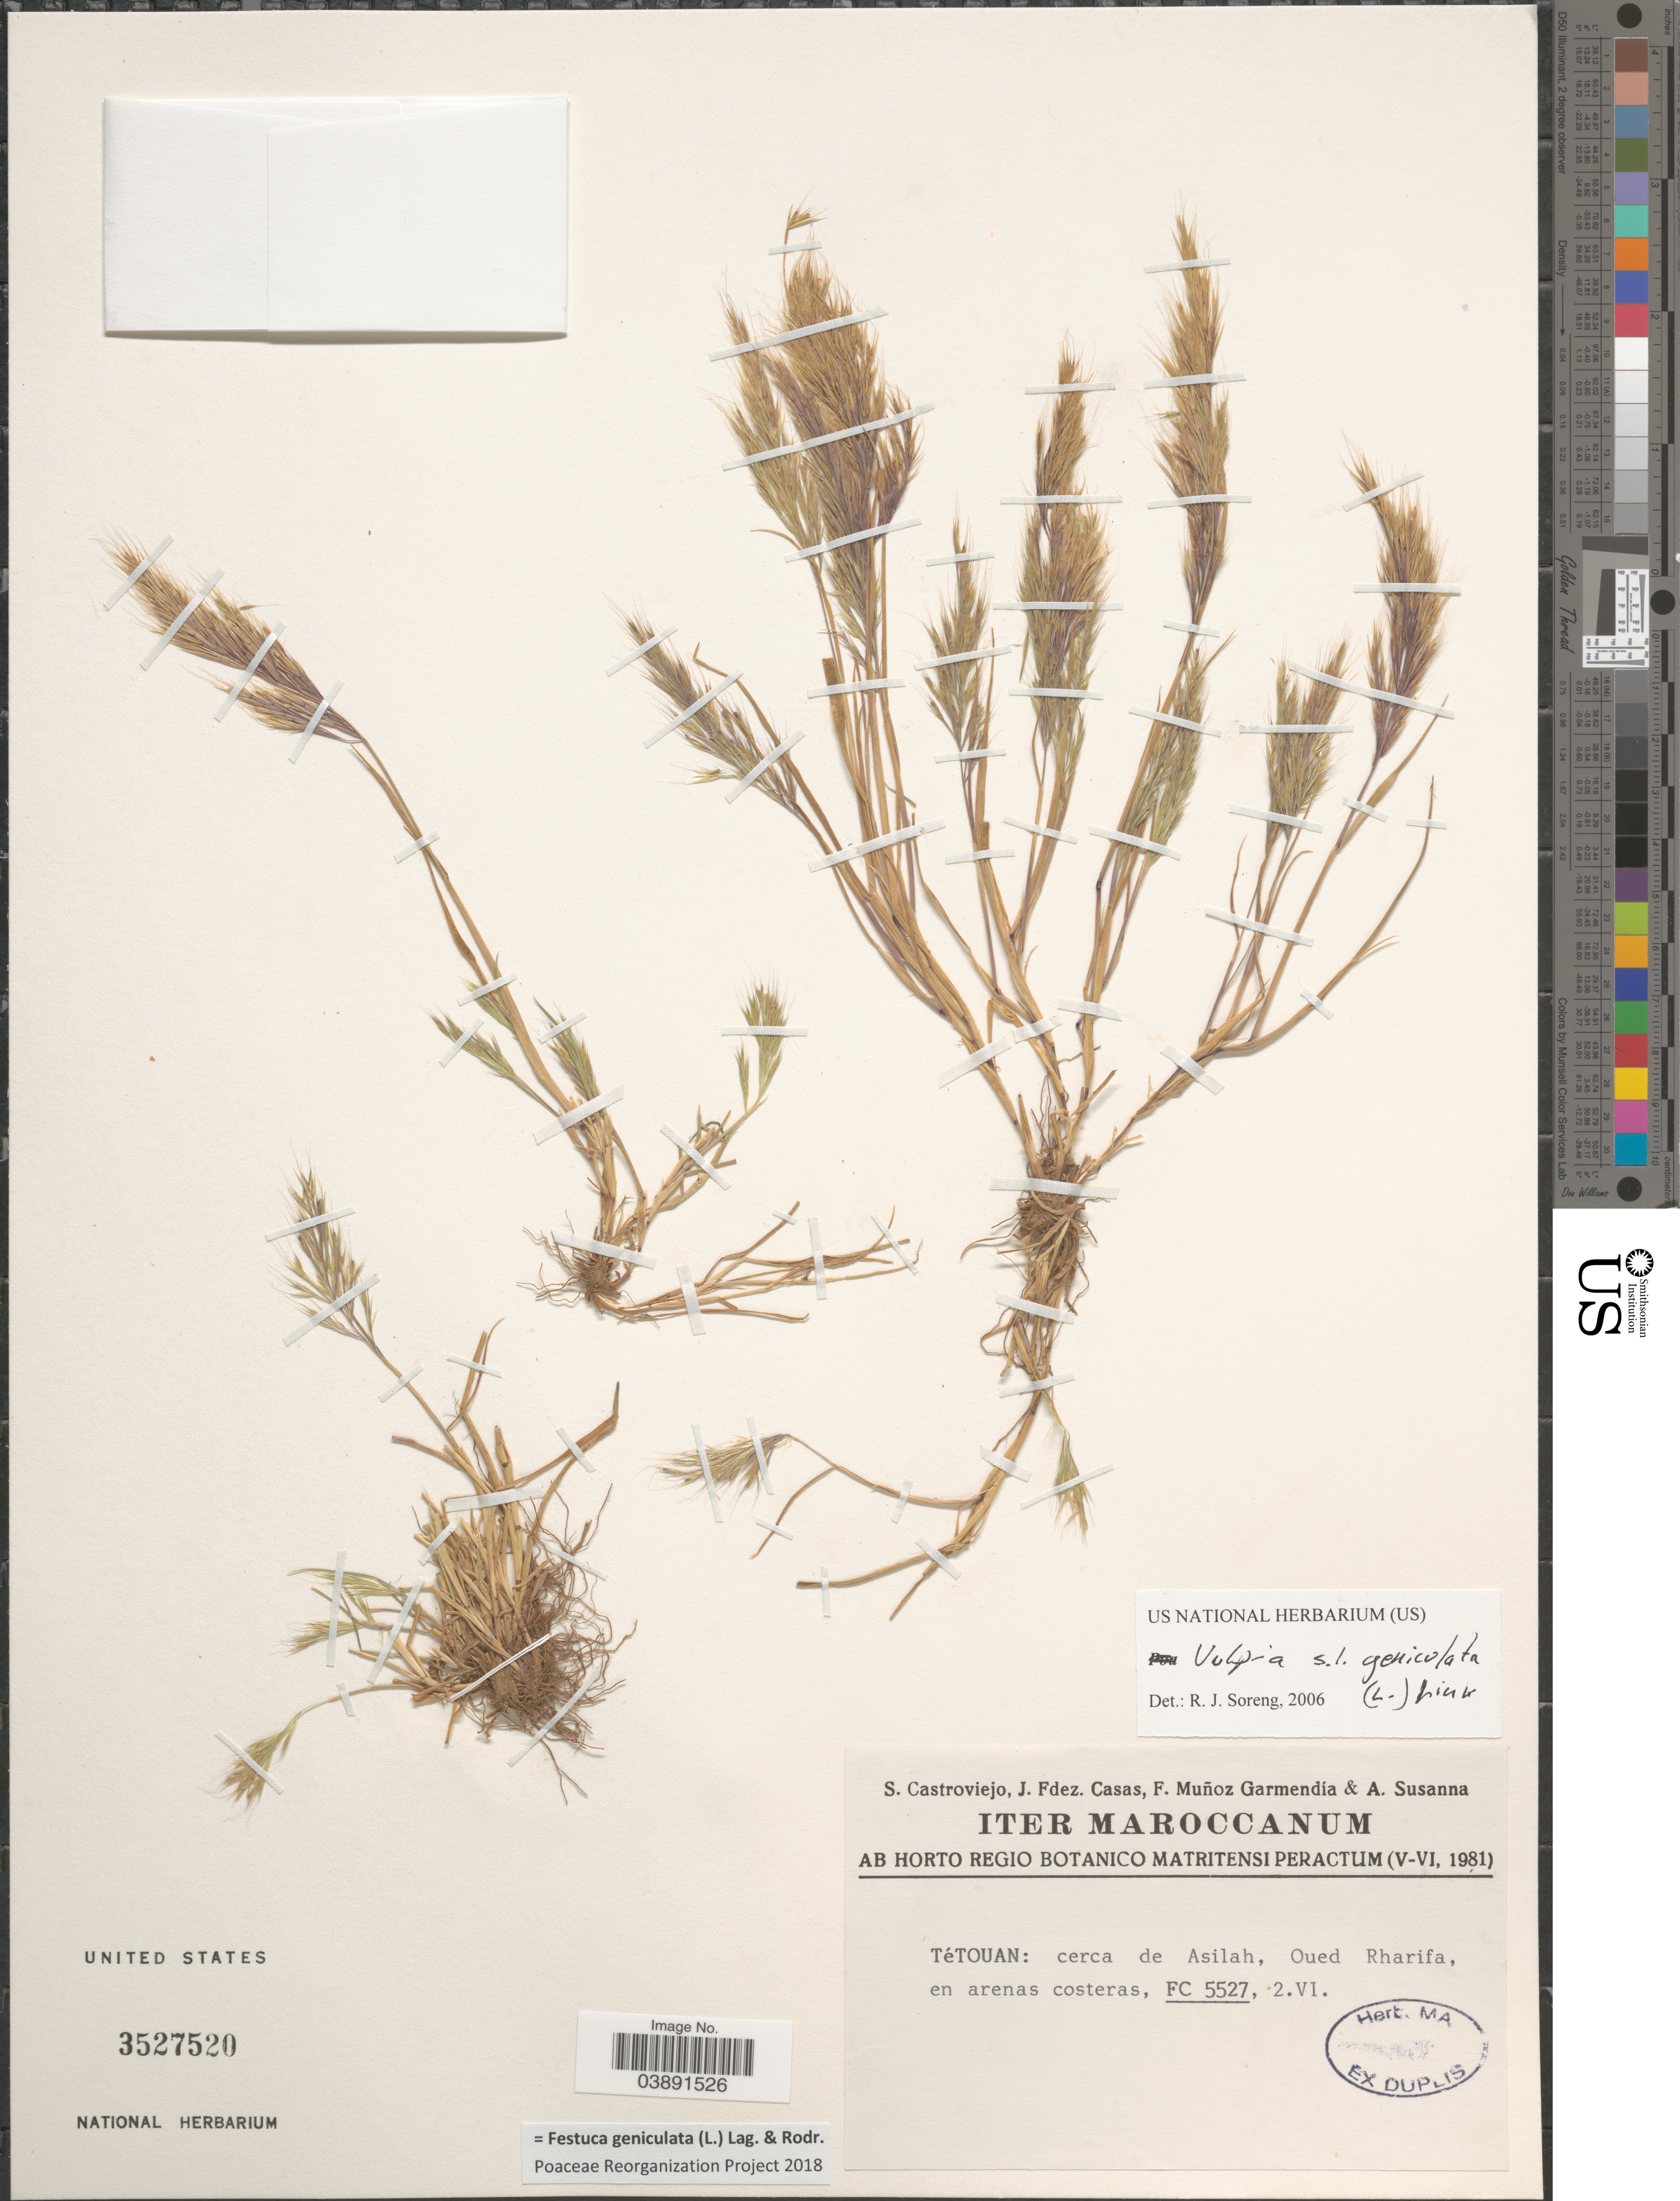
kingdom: Plantae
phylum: Tracheophyta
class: Liliopsida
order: Poales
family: Poaceae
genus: Festuca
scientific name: Festuca geniculata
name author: (L.) Lag. & Rodr.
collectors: S. Castroviejo, J. Casas, F. Muñoz Garmendia & A. Susanna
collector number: FC5527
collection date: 1981-06-02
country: Morocco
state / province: Tanger-Tétouan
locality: Iter Maroccanum. TéTouan: cerca de Asilah, Oued Rharifa, en arenas costeras.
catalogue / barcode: US 3527520